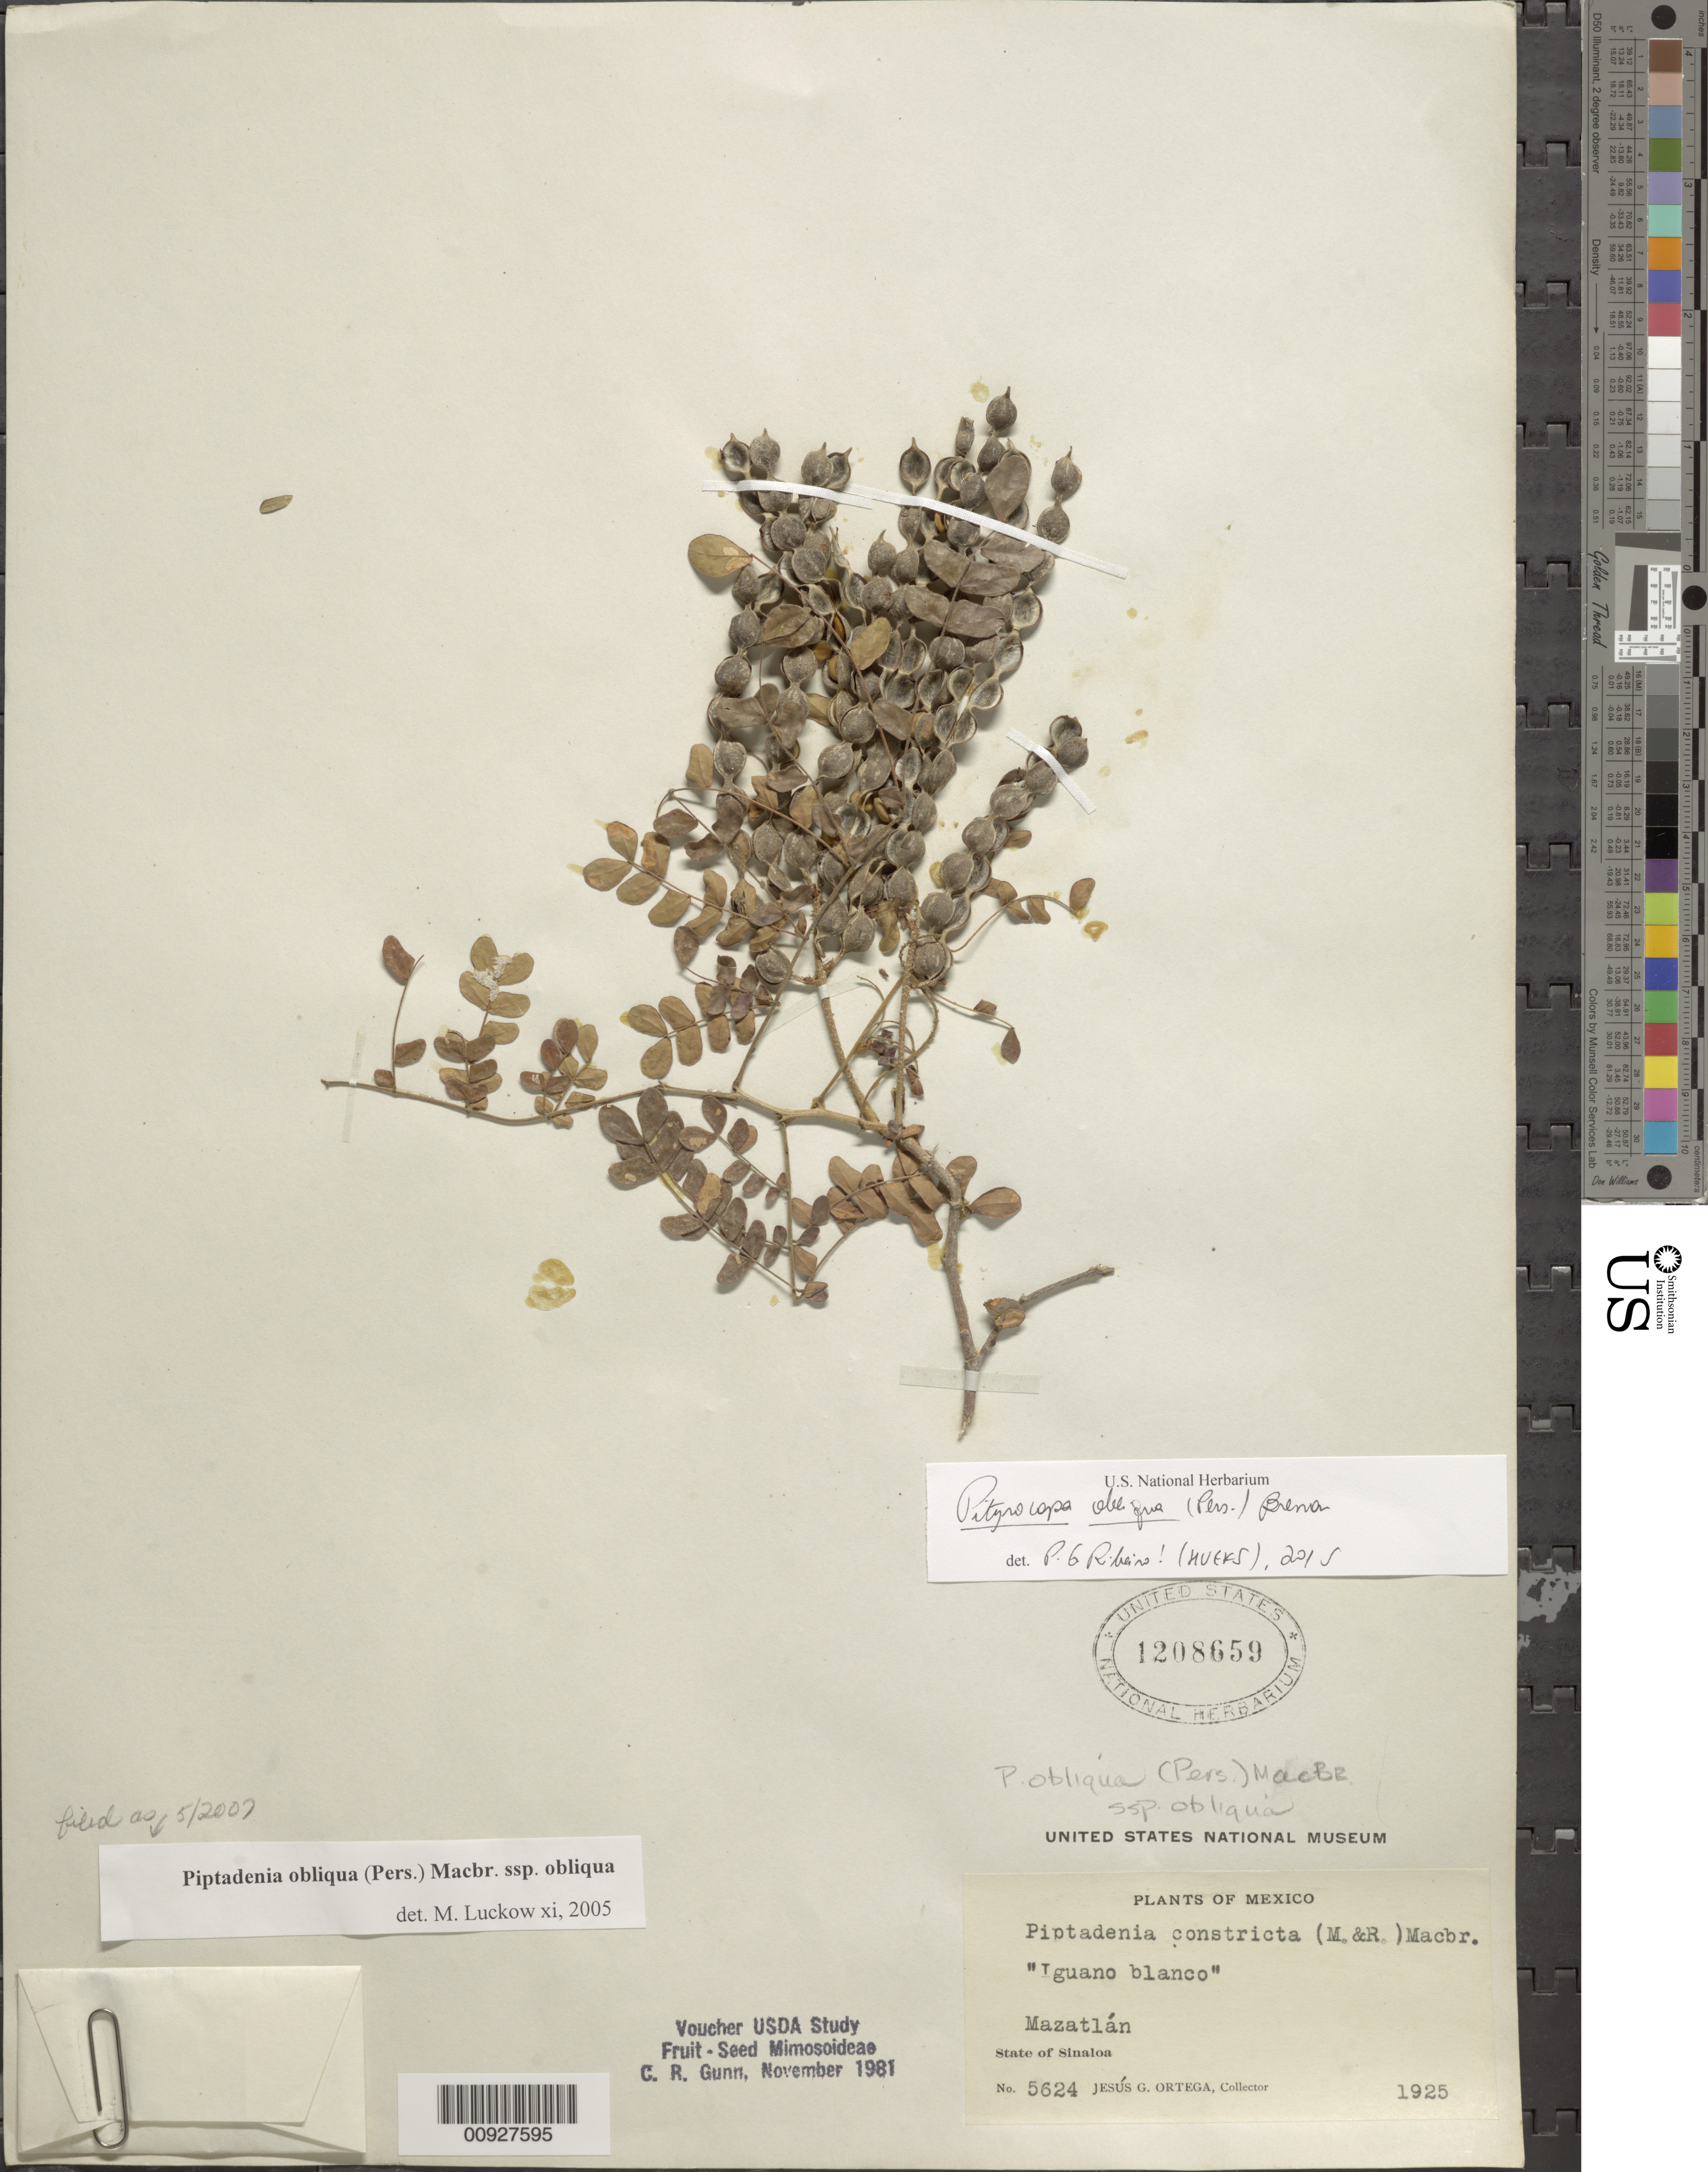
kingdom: Plantae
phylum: Tracheophyta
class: Magnoliopsida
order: Fabales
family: Fabaceae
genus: Pityrocarpa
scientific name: Pityrocarpa obliqua subsp. obliqua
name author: (Pers.) Brenan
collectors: J. Ortega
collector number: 5624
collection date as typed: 1925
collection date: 1925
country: Mexico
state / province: Sinaloa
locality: Mazatlán, State of Sinaloa.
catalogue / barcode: US 1208659